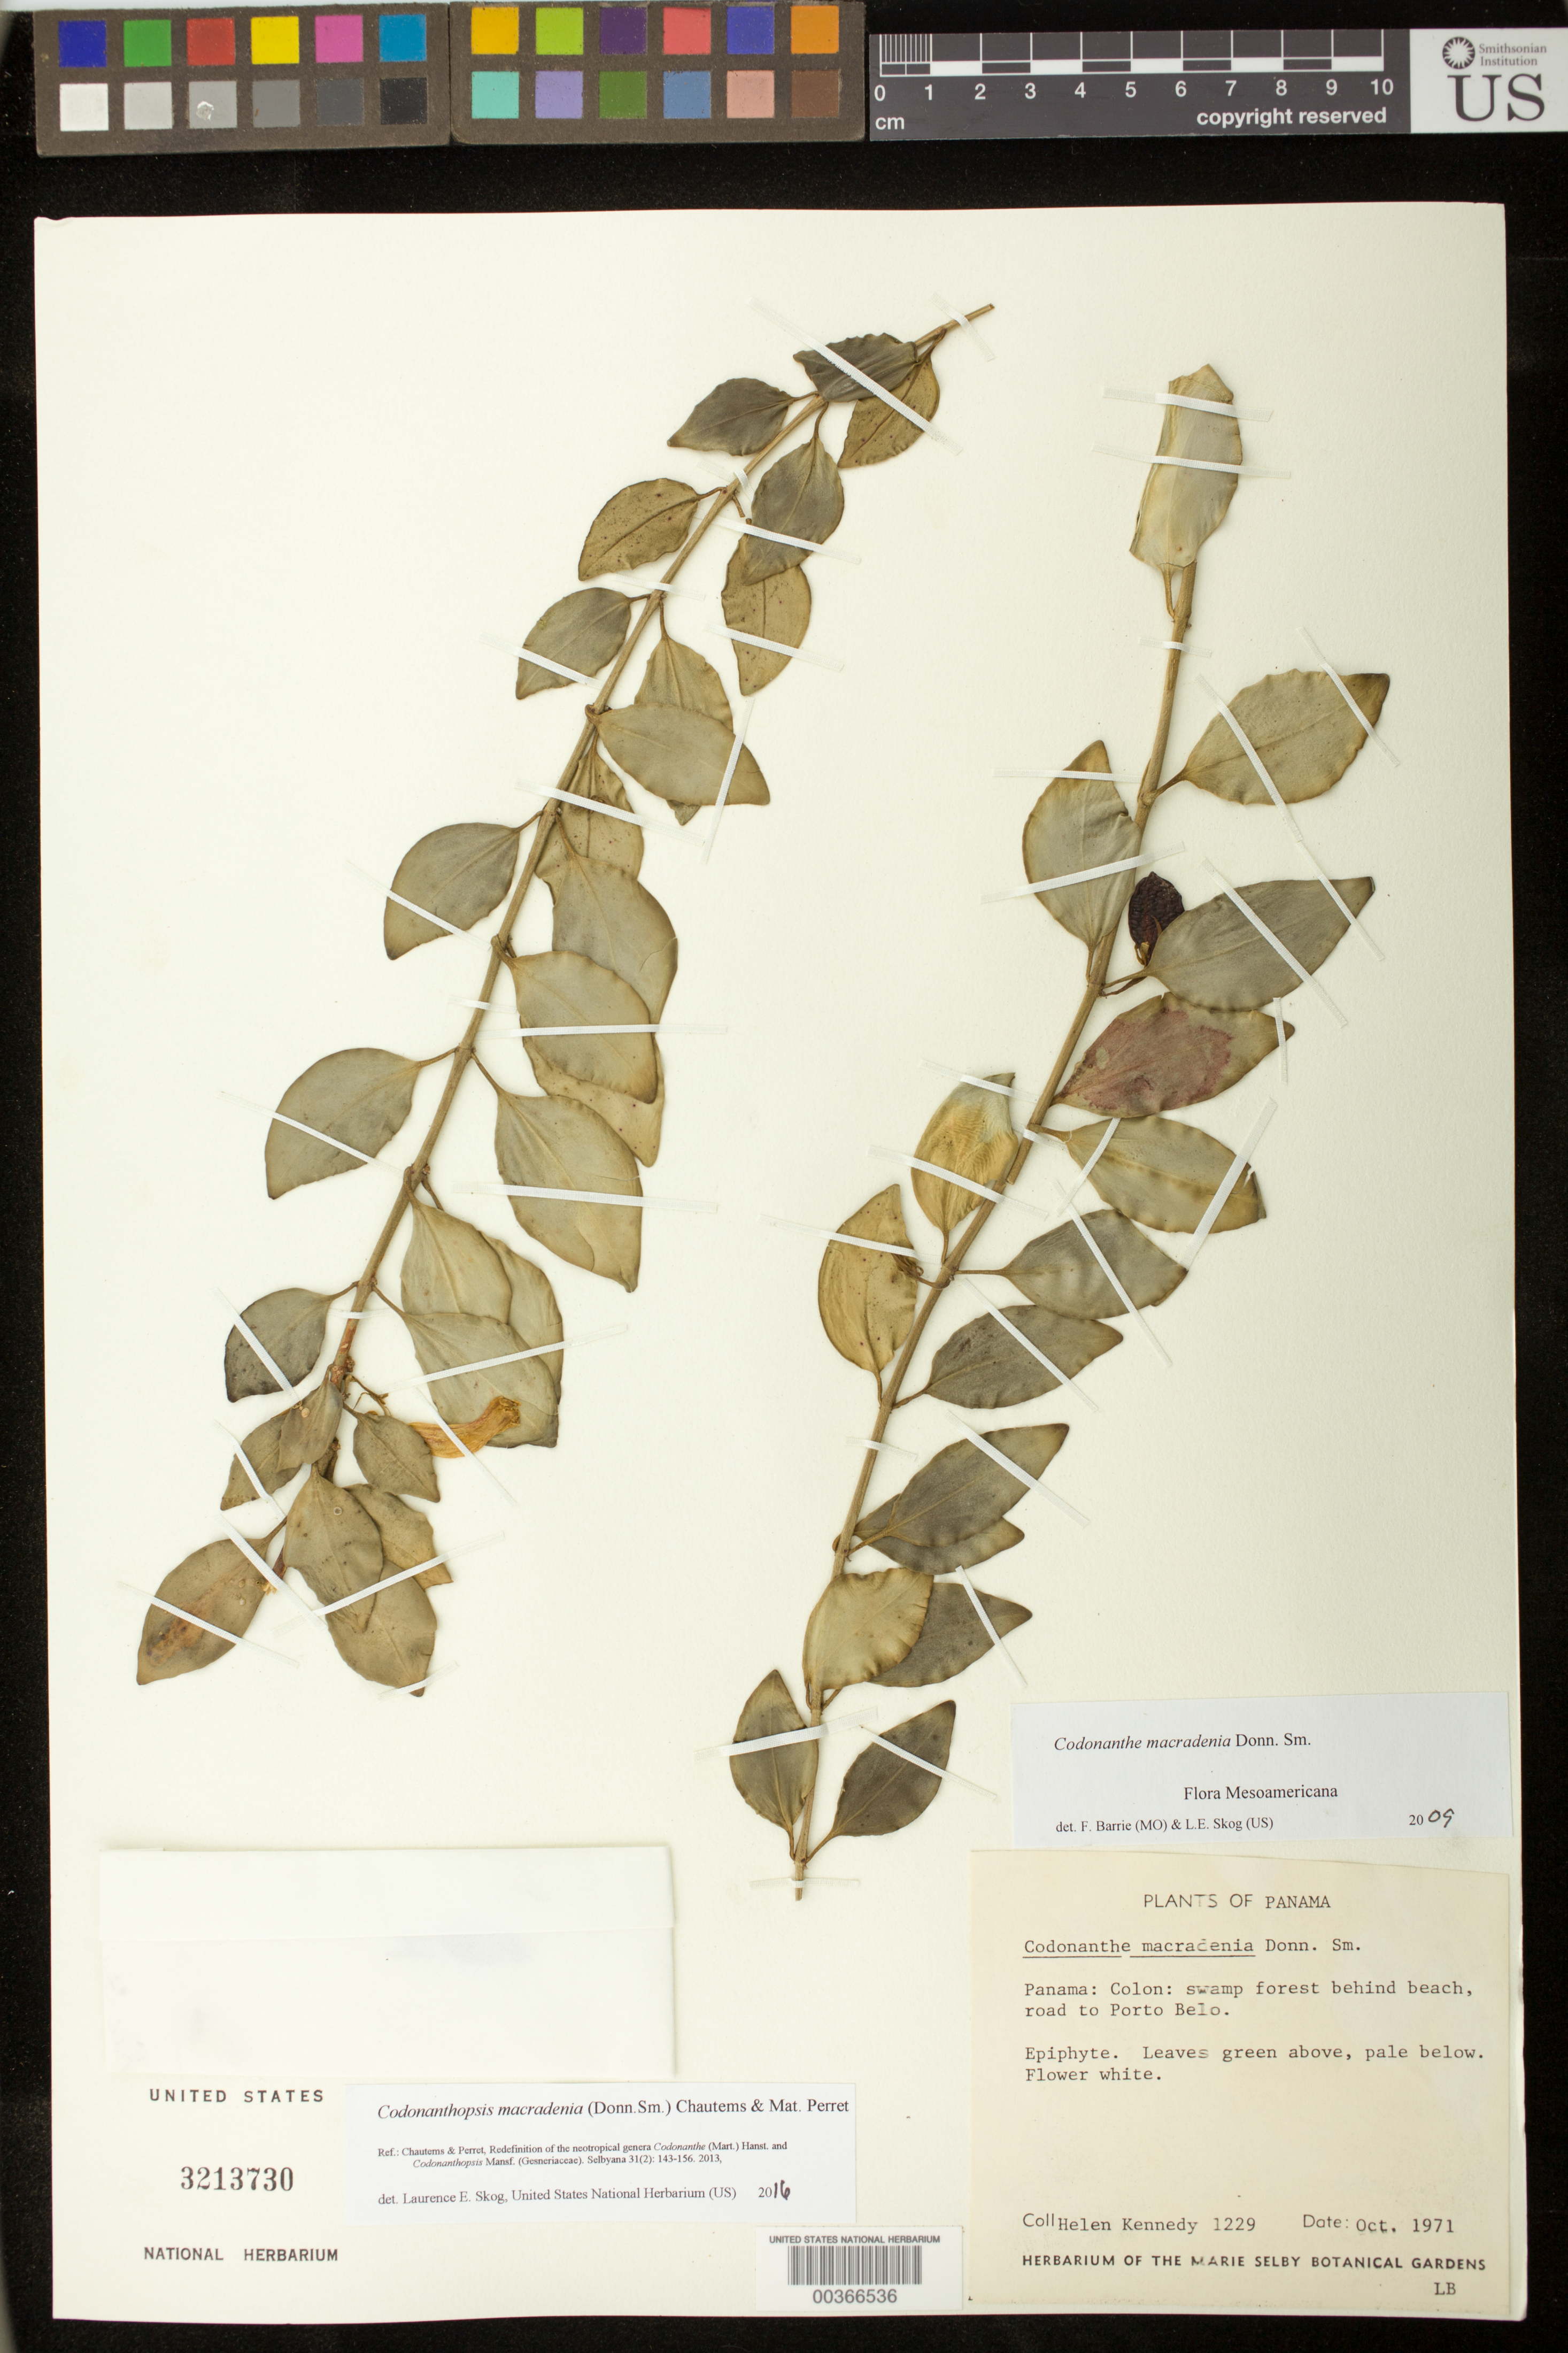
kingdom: Plantae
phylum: Tracheophyta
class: Magnoliopsida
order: Lamiales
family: Gesneriaceae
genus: Codonanthopsis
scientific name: Codonanthopsis macradenia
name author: (Donn. Sm.) Chautems & Mat.Perret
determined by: Skog, Laurence E.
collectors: H. Kennedy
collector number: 1229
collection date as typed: Oct 1971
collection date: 1971-10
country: Panama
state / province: Colón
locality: Road to Porto Belo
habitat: Swamp forest behind beach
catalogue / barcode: US 3213730